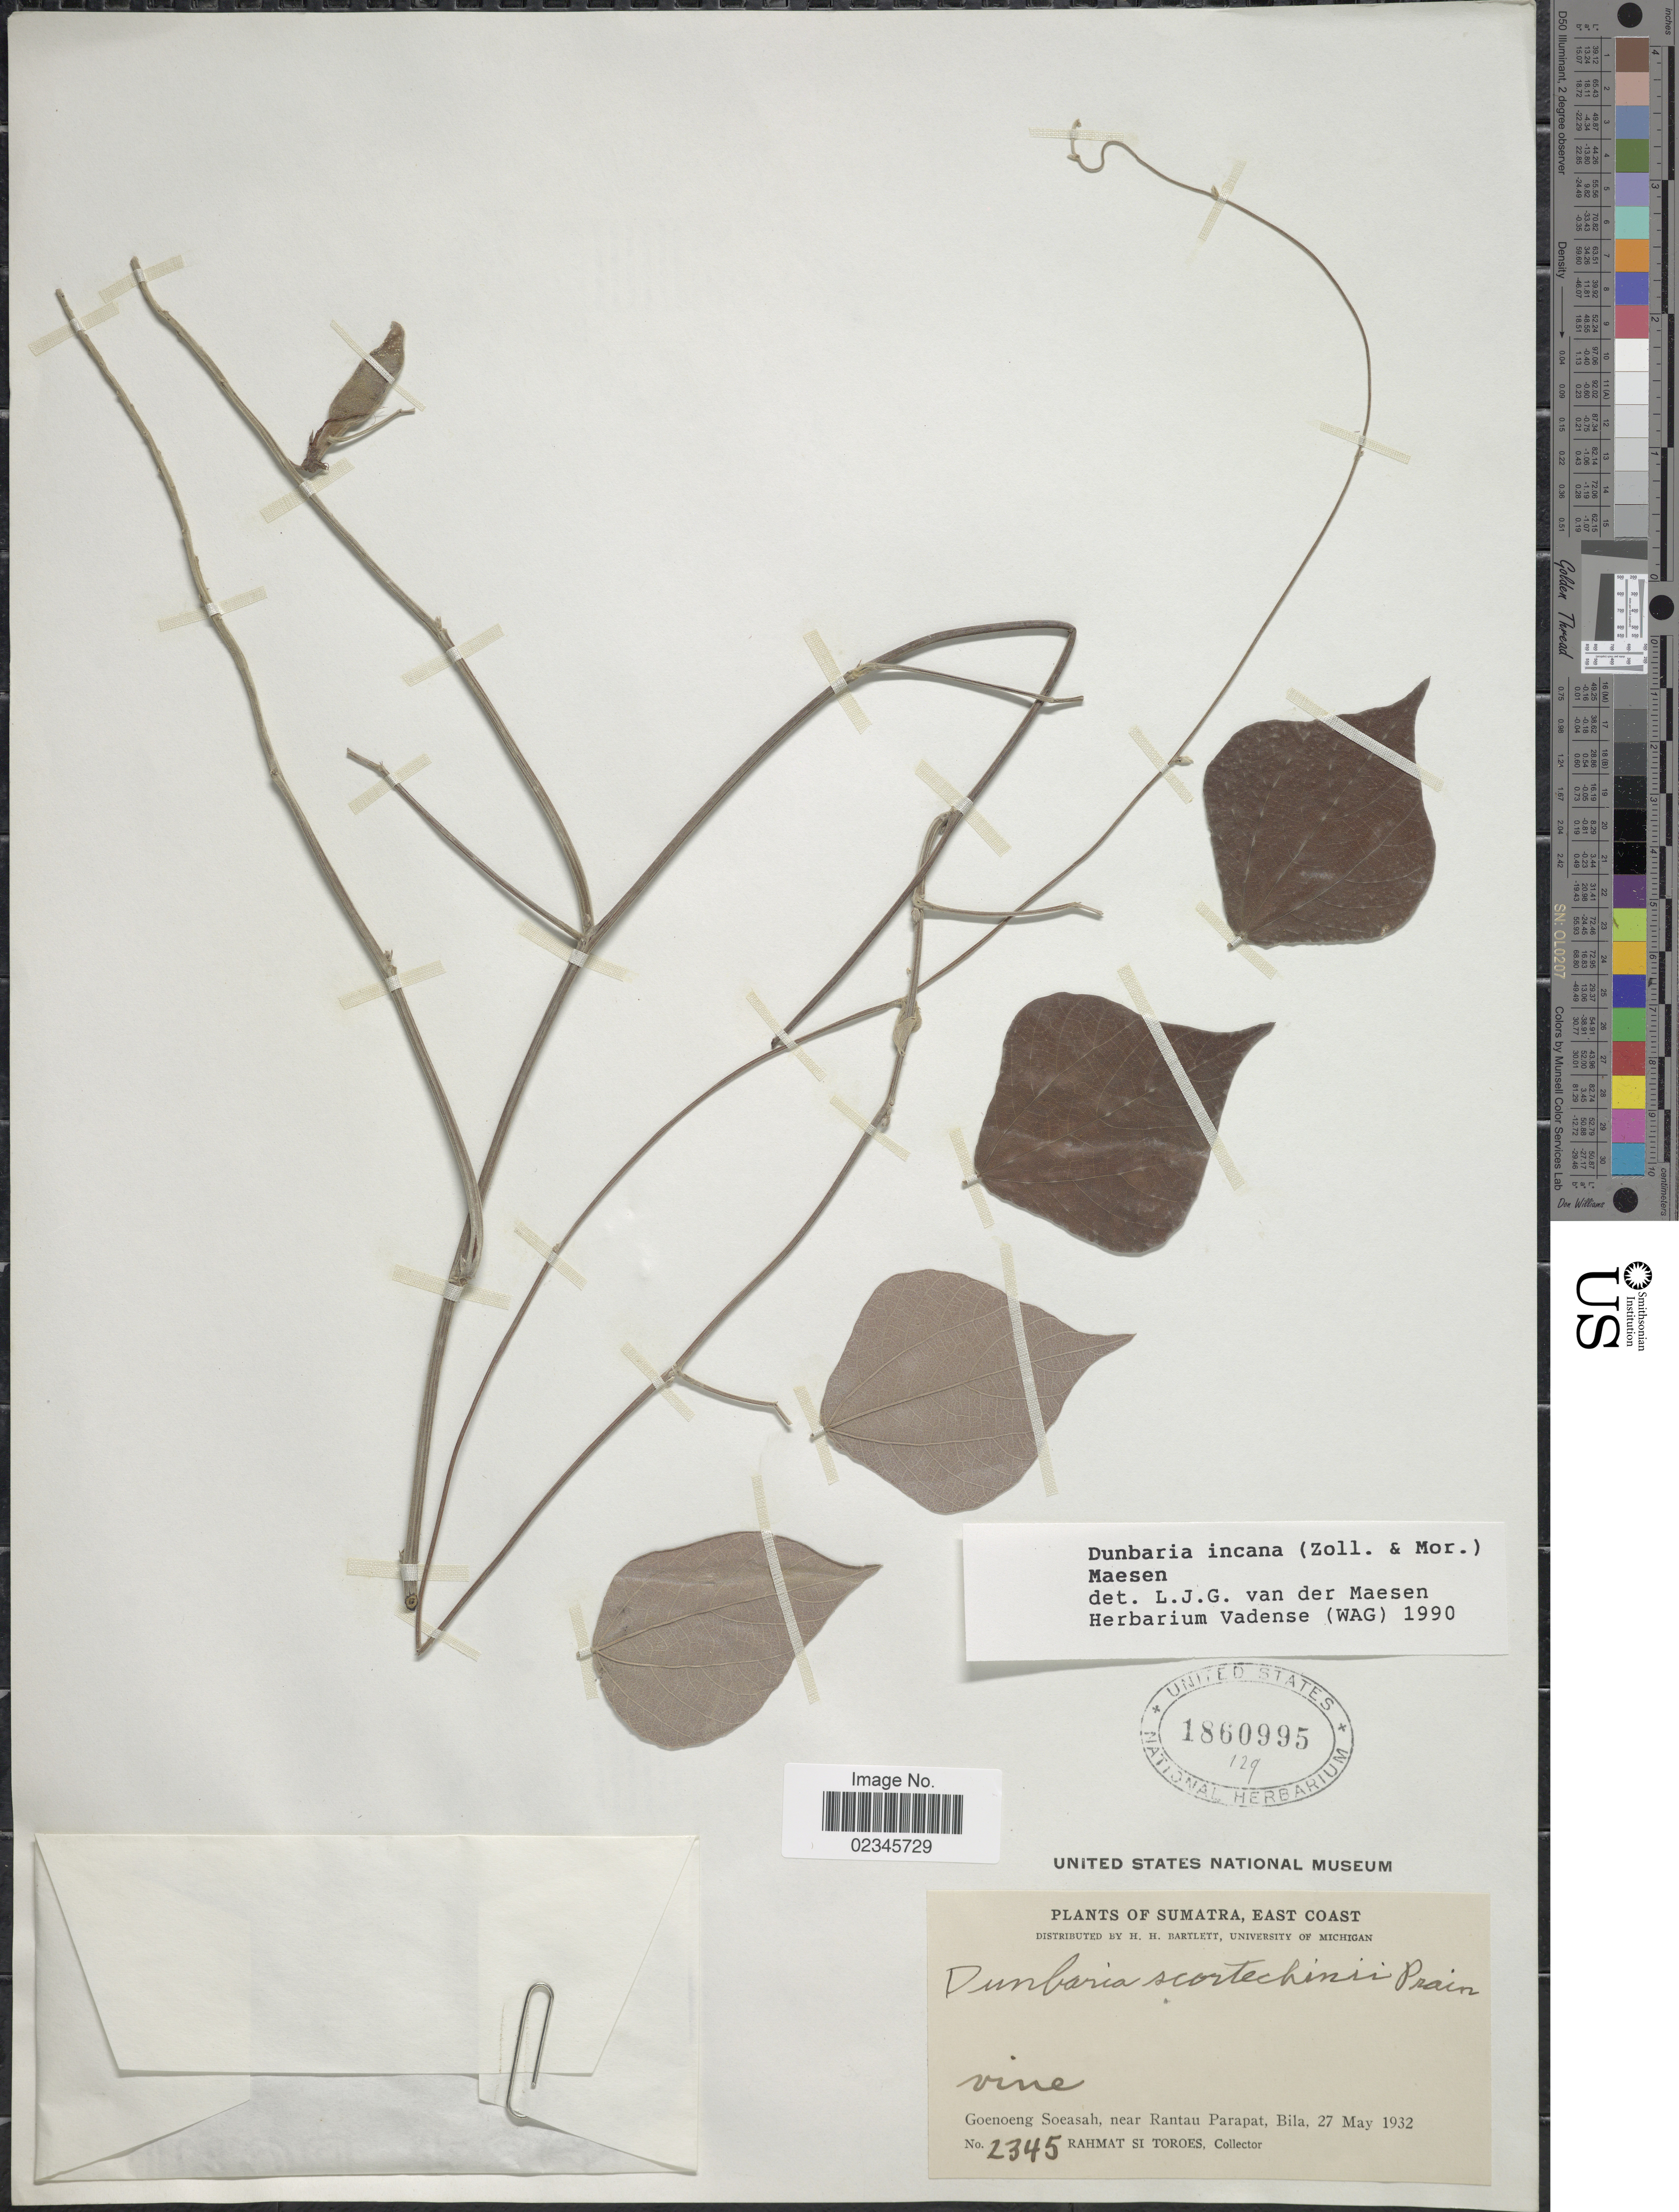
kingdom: Plantae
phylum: Tracheophyta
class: Magnoliopsida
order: Fabales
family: Fabaceae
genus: Dunbaria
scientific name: Dunbaria incana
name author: (Zoll. & Moritzi) Maesen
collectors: Rahmat Si Boeea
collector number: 2345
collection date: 1932-05-27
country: Indonesia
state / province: Sumatra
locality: East Coast, Goenoeng Soeasah, near Rantau Parapat, Bila.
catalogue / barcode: US 1860995